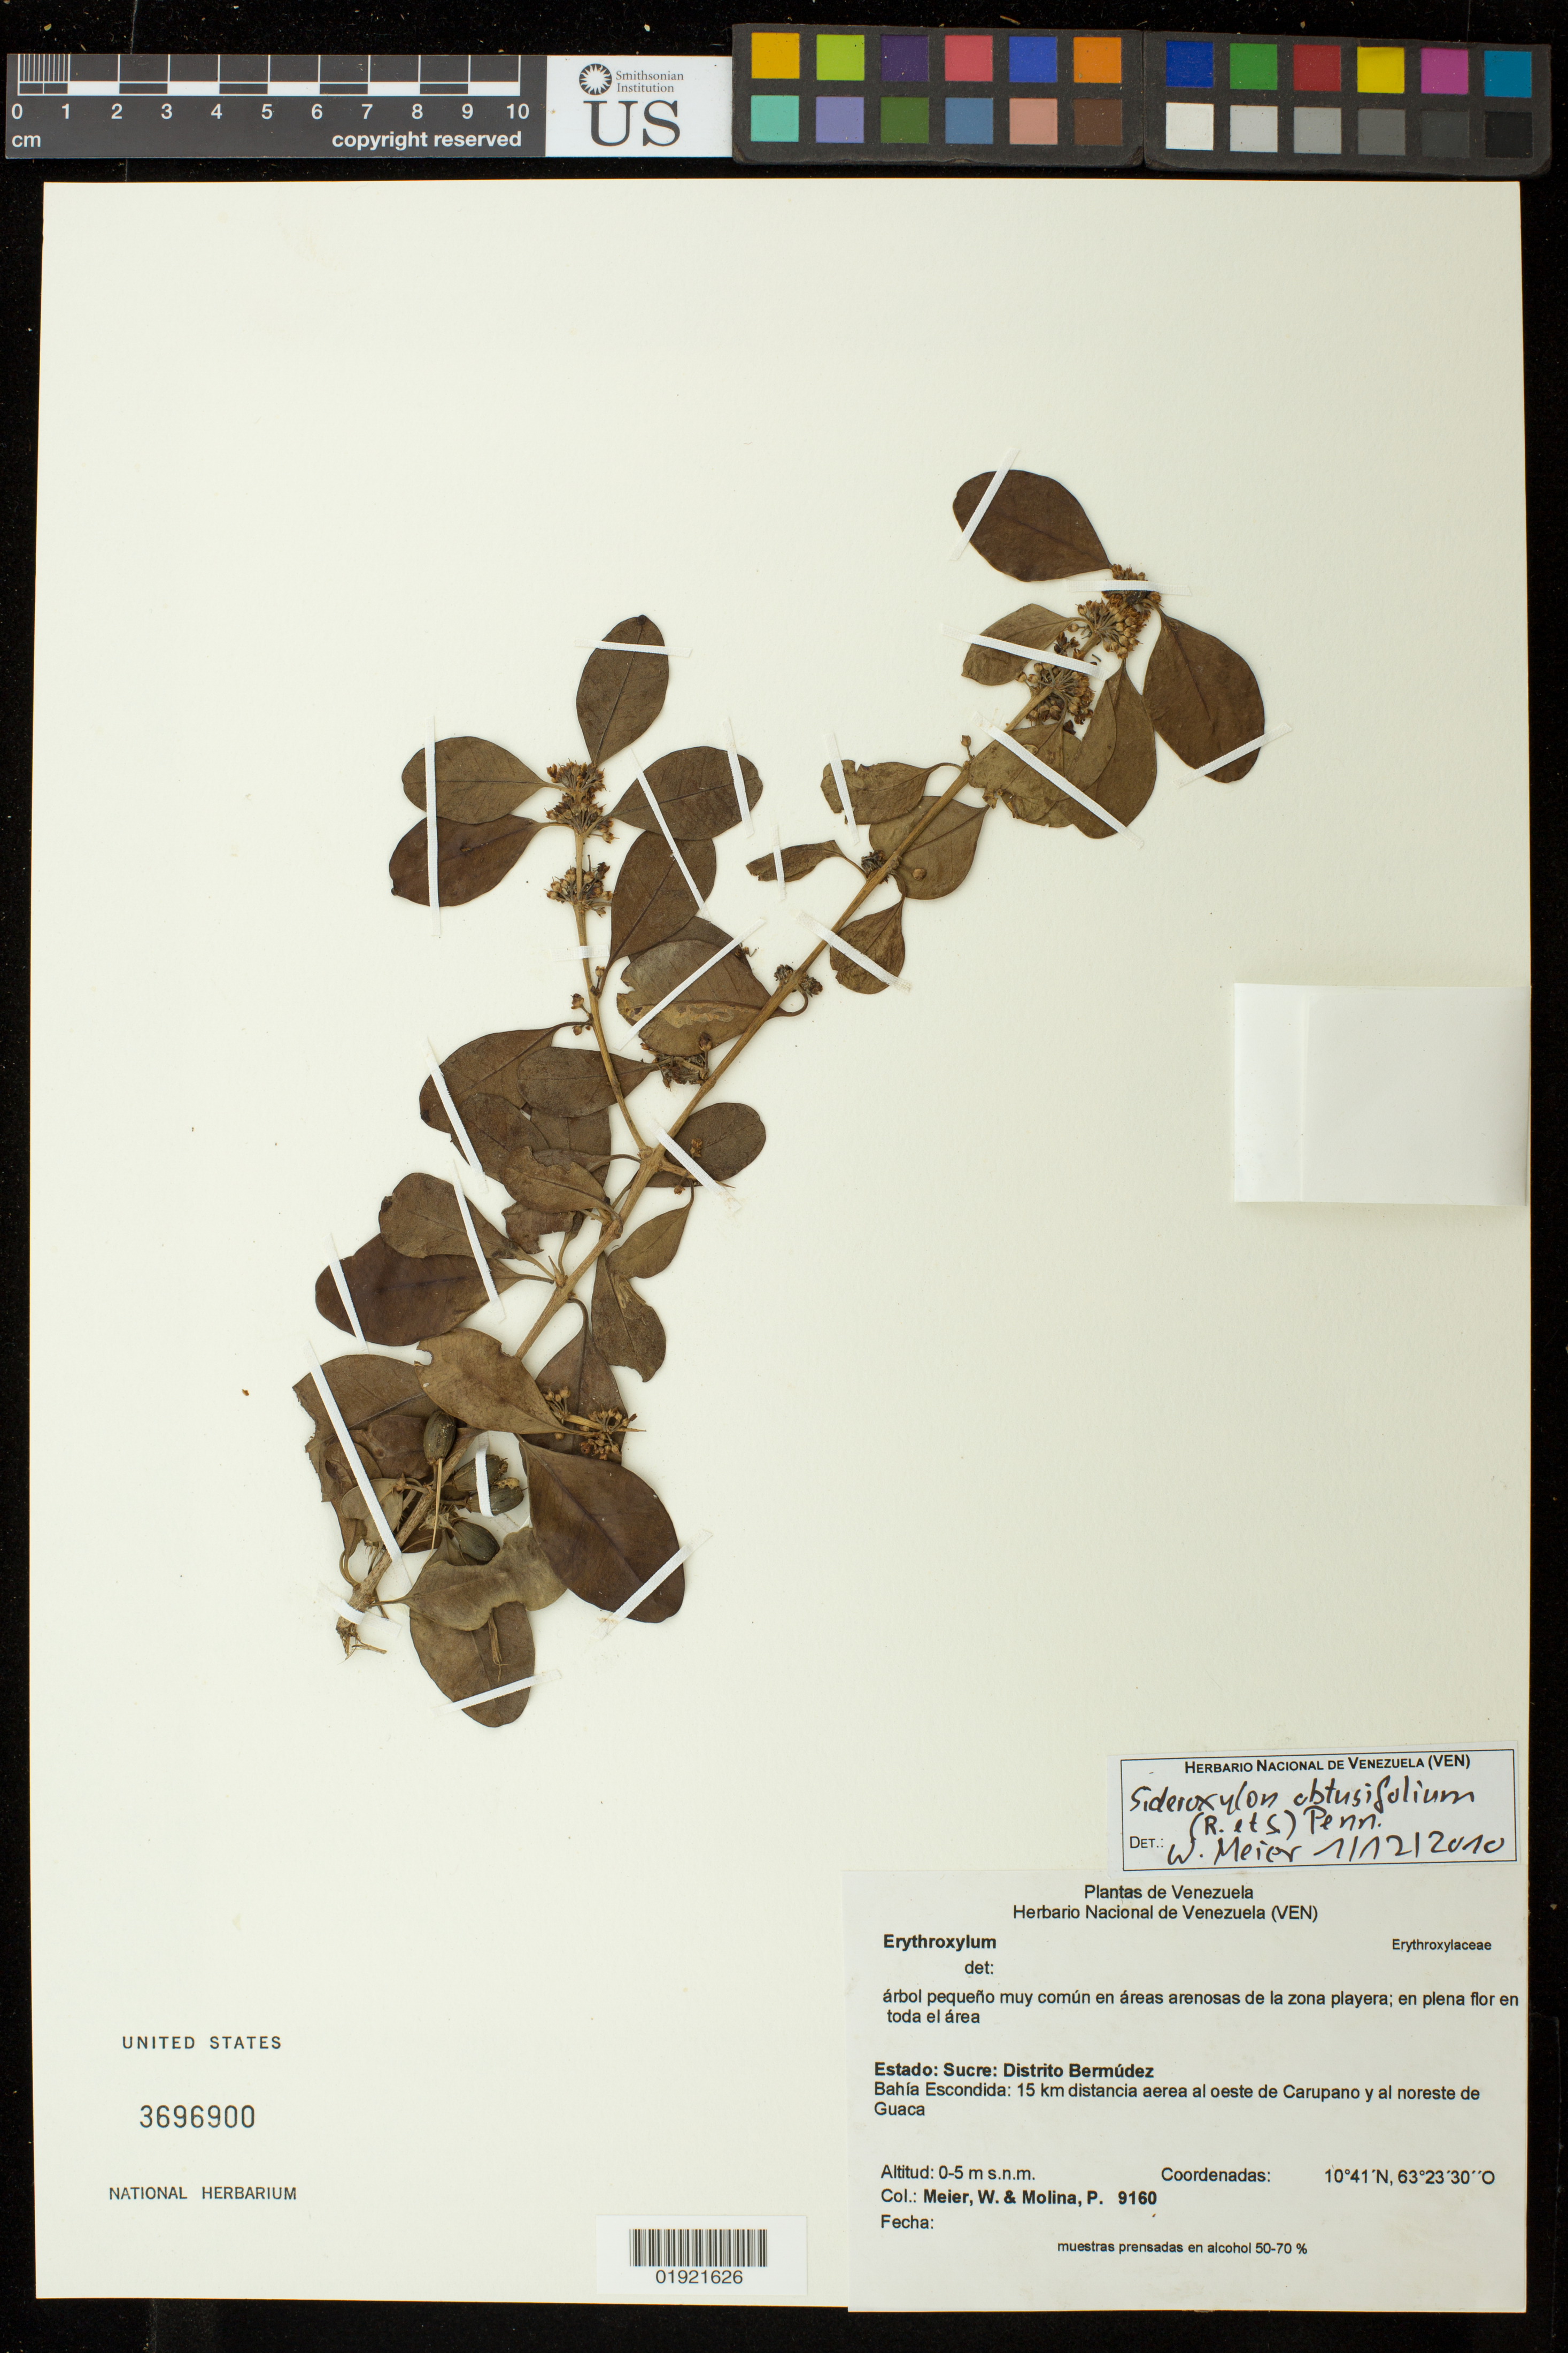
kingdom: Plantae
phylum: Tracheophyta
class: Magnoliopsida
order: Ericales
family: Sapotaceae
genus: Sideroxylon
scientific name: Sideroxylon obtusifolium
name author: (Roem. & Schult.) T.D. Penn.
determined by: Meier, Winfried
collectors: W. Meier & P. Molina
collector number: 9160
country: Venezuela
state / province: Sucre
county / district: Bermudez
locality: Bahia Escondida: 15 km distancia aerea al oeste de Carupano y al noreste de Guaca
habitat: arbol pequeno muy comun en areas arenosas de la zona playera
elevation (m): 0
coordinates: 10 41 0 N, 63 23 30 O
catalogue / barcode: US 3696900